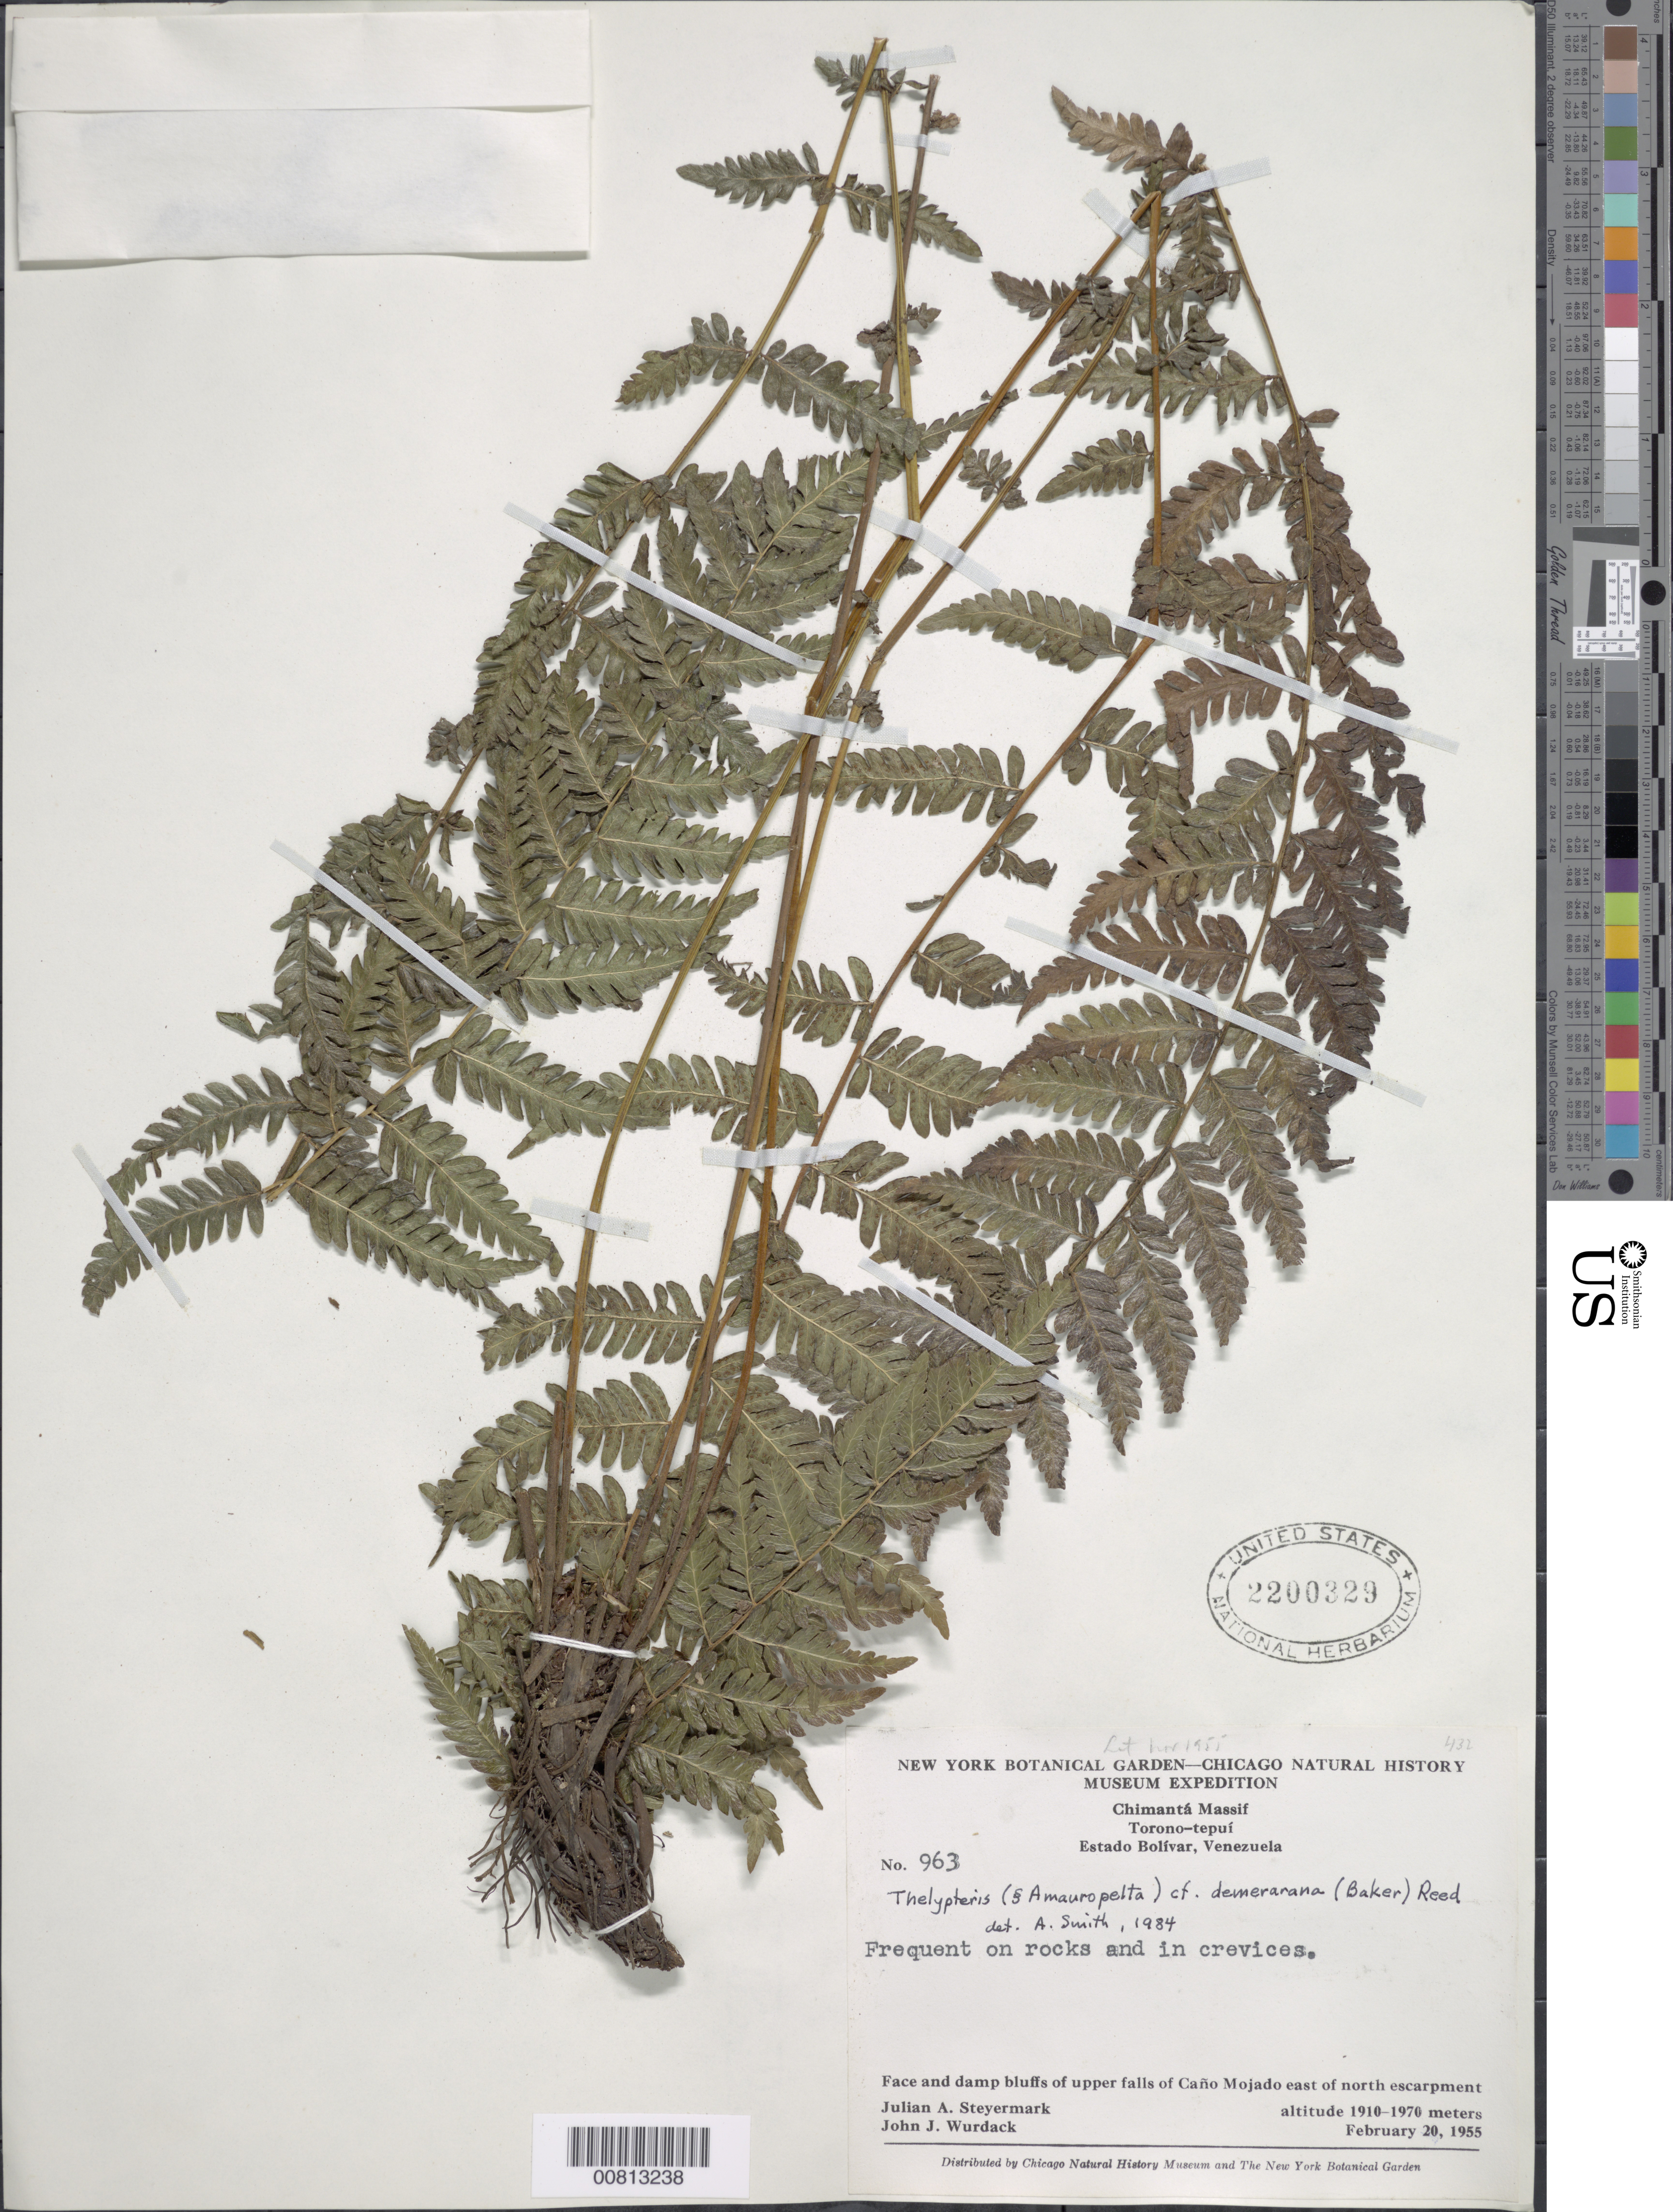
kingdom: Plantae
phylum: Tracheophyta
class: Polypodiopsida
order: Polypodiales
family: Thelypteridaceae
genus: Amauropelta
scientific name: Amauropelta demerarana (Baker) comb. nov., ined. 2015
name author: (Baker)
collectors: J. Steyermark & J. J. Wurdack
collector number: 55 963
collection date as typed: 20-Feb-55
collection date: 1955-02-20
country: Venezuela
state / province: Bolívar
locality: Chimantá Massif, Torono-tepuí; along banks of Caño Mojado, east of north escarpment, below upper falls of Caño Mojado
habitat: Face and damp bluffs of falls; on rocks and in crevices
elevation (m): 1910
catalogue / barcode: US 2200329